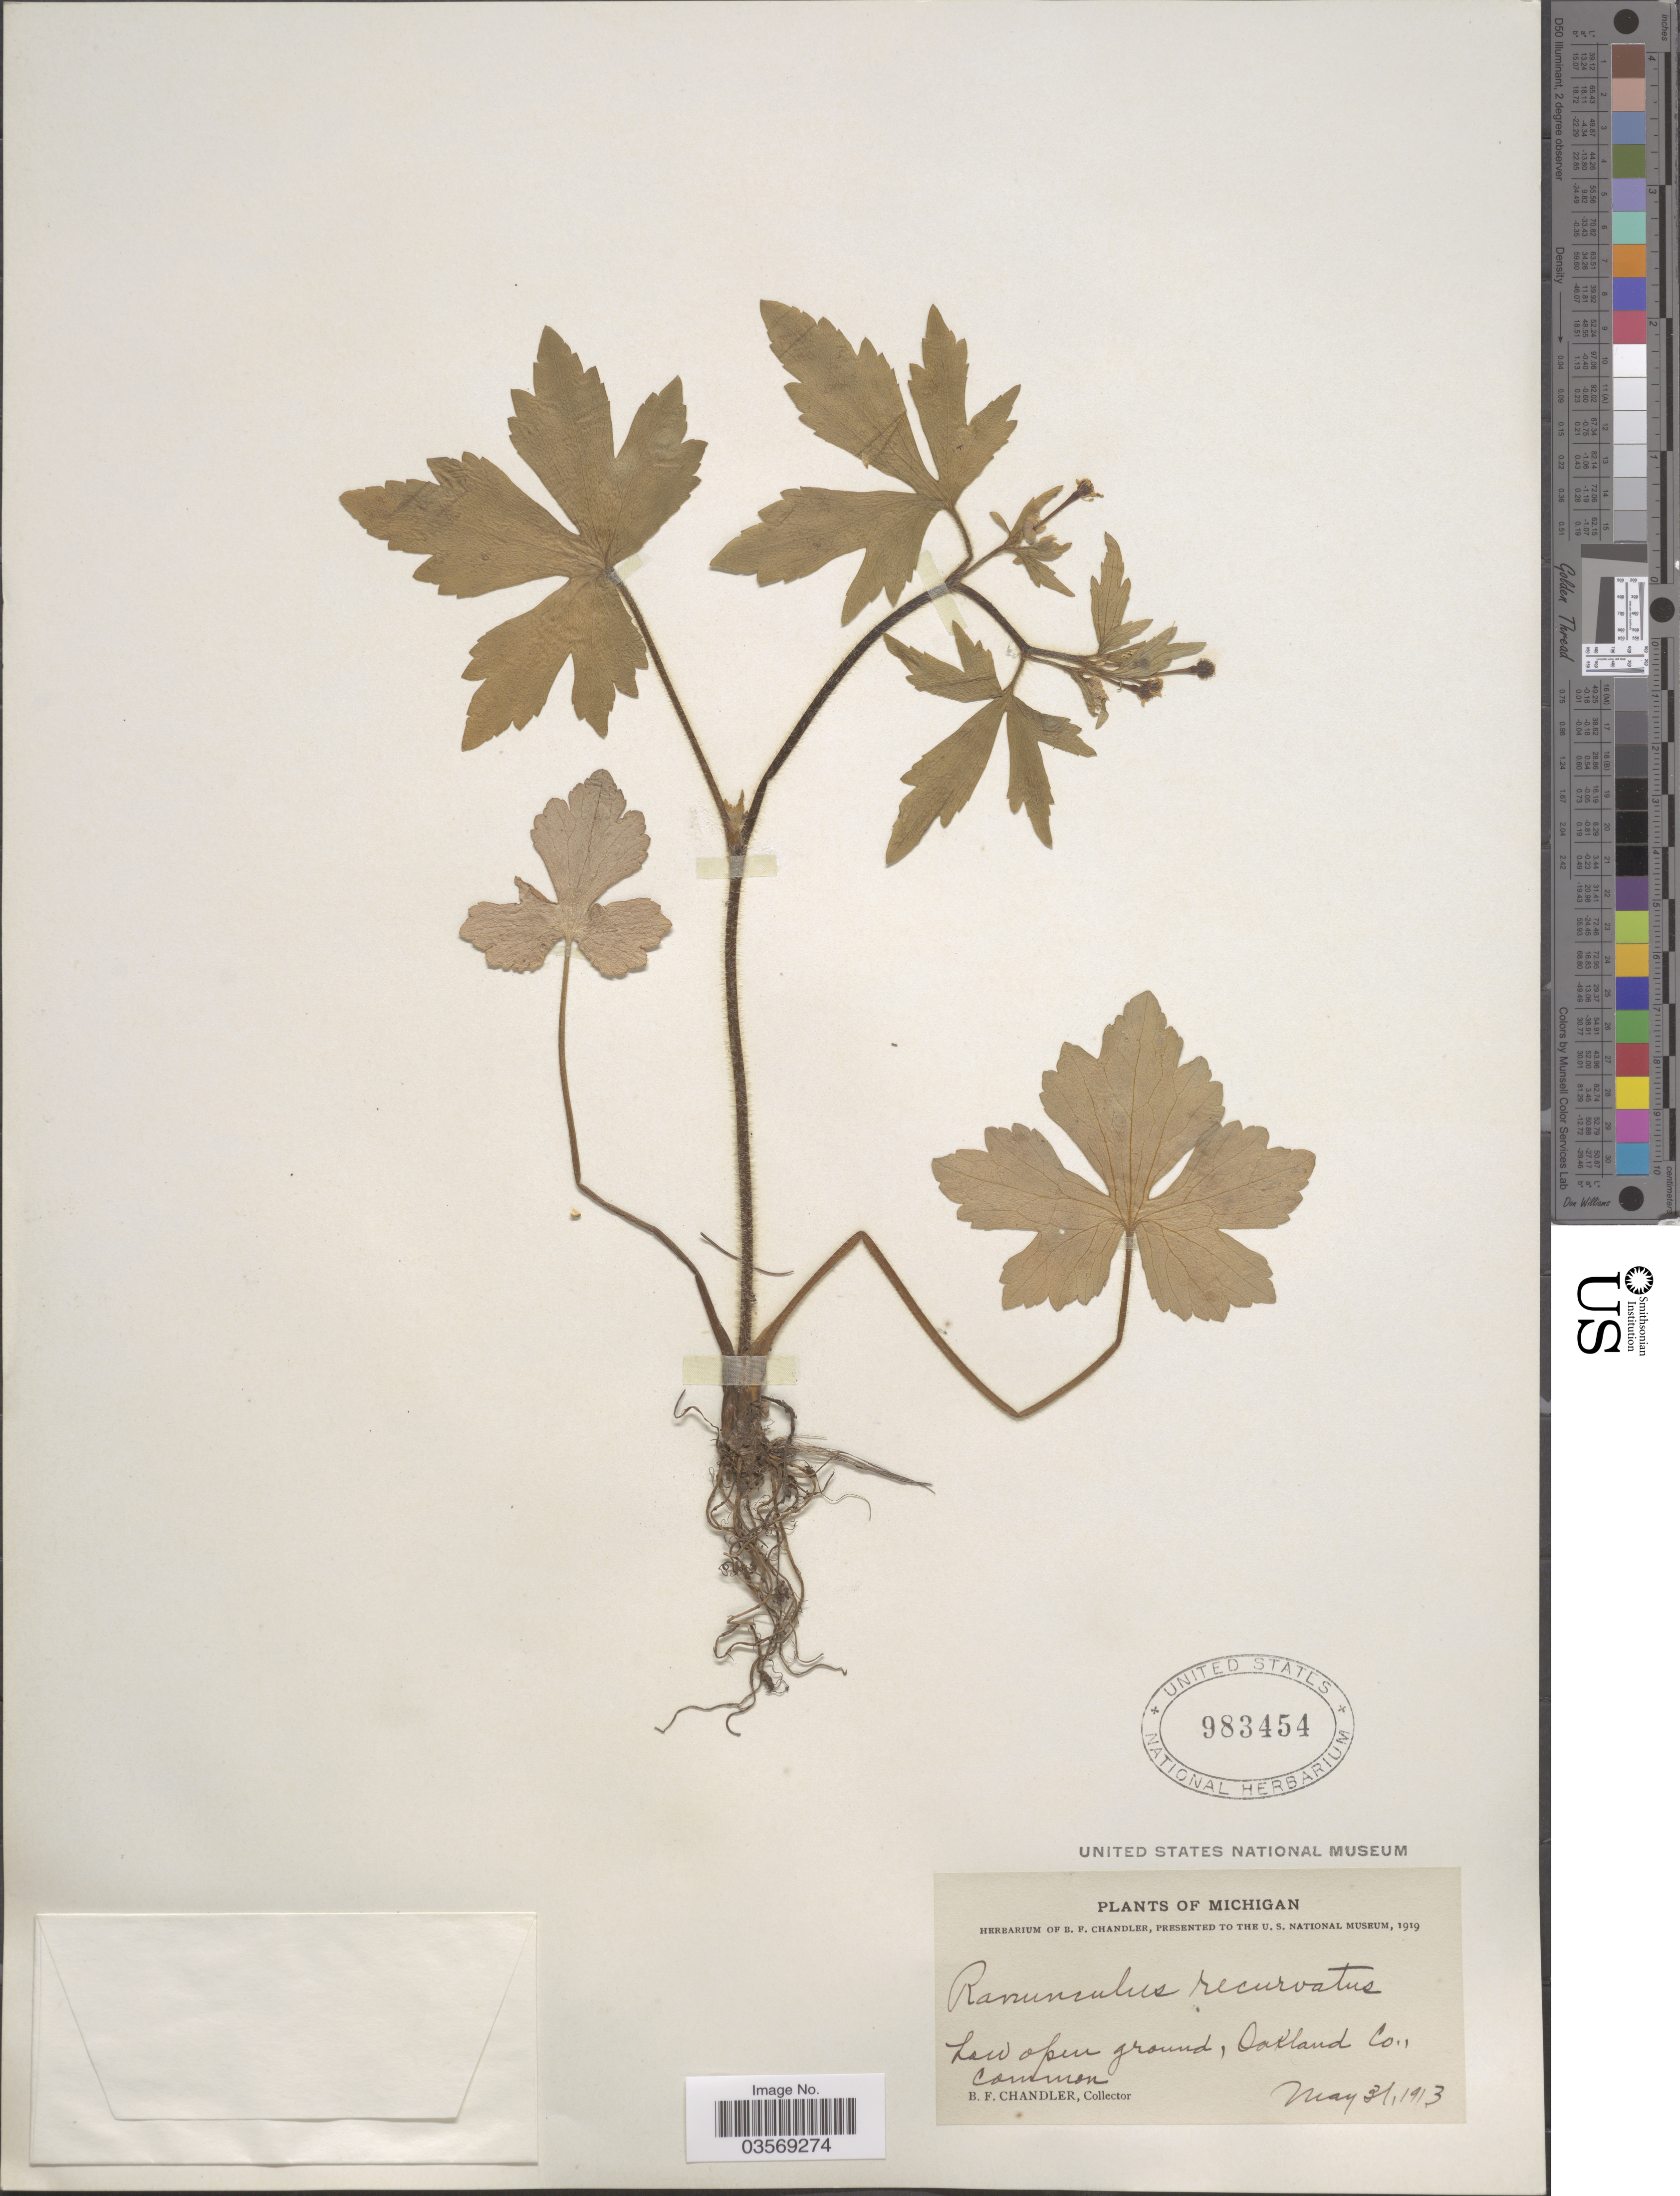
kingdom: Plantae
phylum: Tracheophyta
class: Magnoliopsida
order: Ranunculales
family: Ranunculaceae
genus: Ranunculus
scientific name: Ranunculus recurvatus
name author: Poir.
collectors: B. F. Chandler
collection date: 1913-05-31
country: United States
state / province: Michigan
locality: Oakland Co.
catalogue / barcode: US 983454